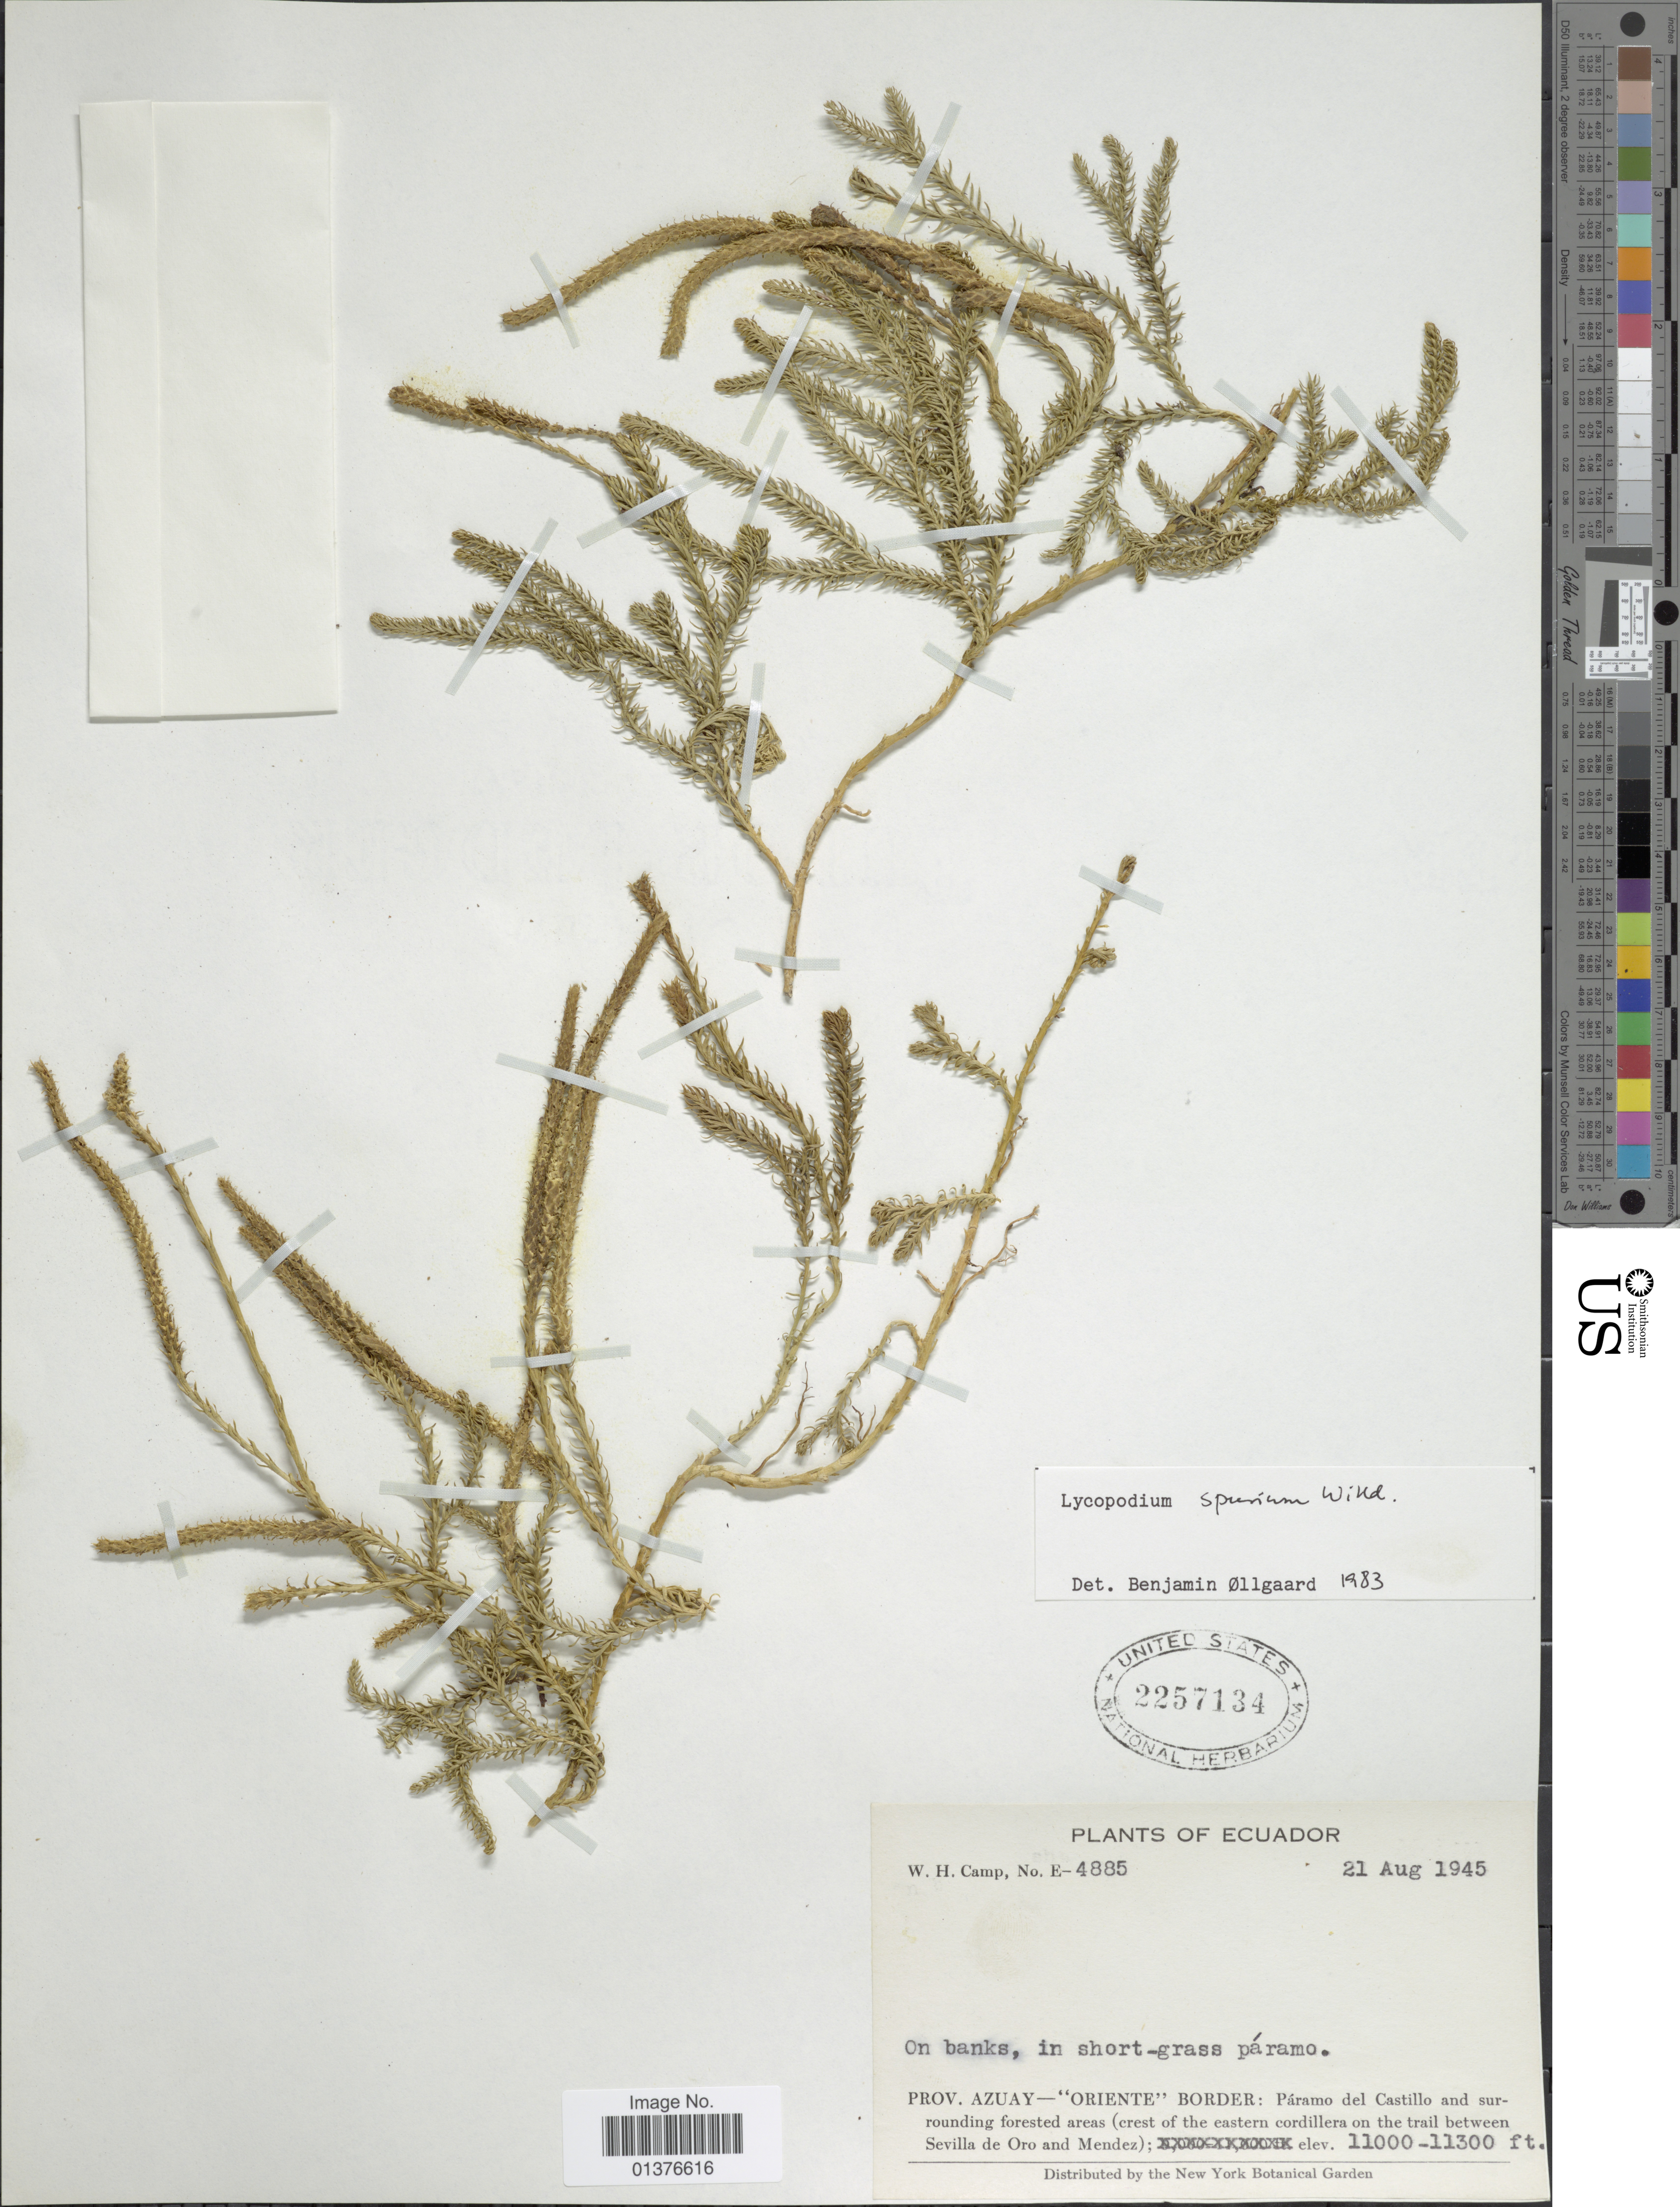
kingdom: Plantae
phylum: Tracheophyta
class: Lycopodiopsida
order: Lycopodiales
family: Lycopodiaceae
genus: Austrolycopodium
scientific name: Austrolycopodium magellanicum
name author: (P. Beauv.) Holub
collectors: W. H. Camp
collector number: E-4885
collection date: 1945-08-21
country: Ecuador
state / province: Azuay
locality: Oriente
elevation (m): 3353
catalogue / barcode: US 2257134